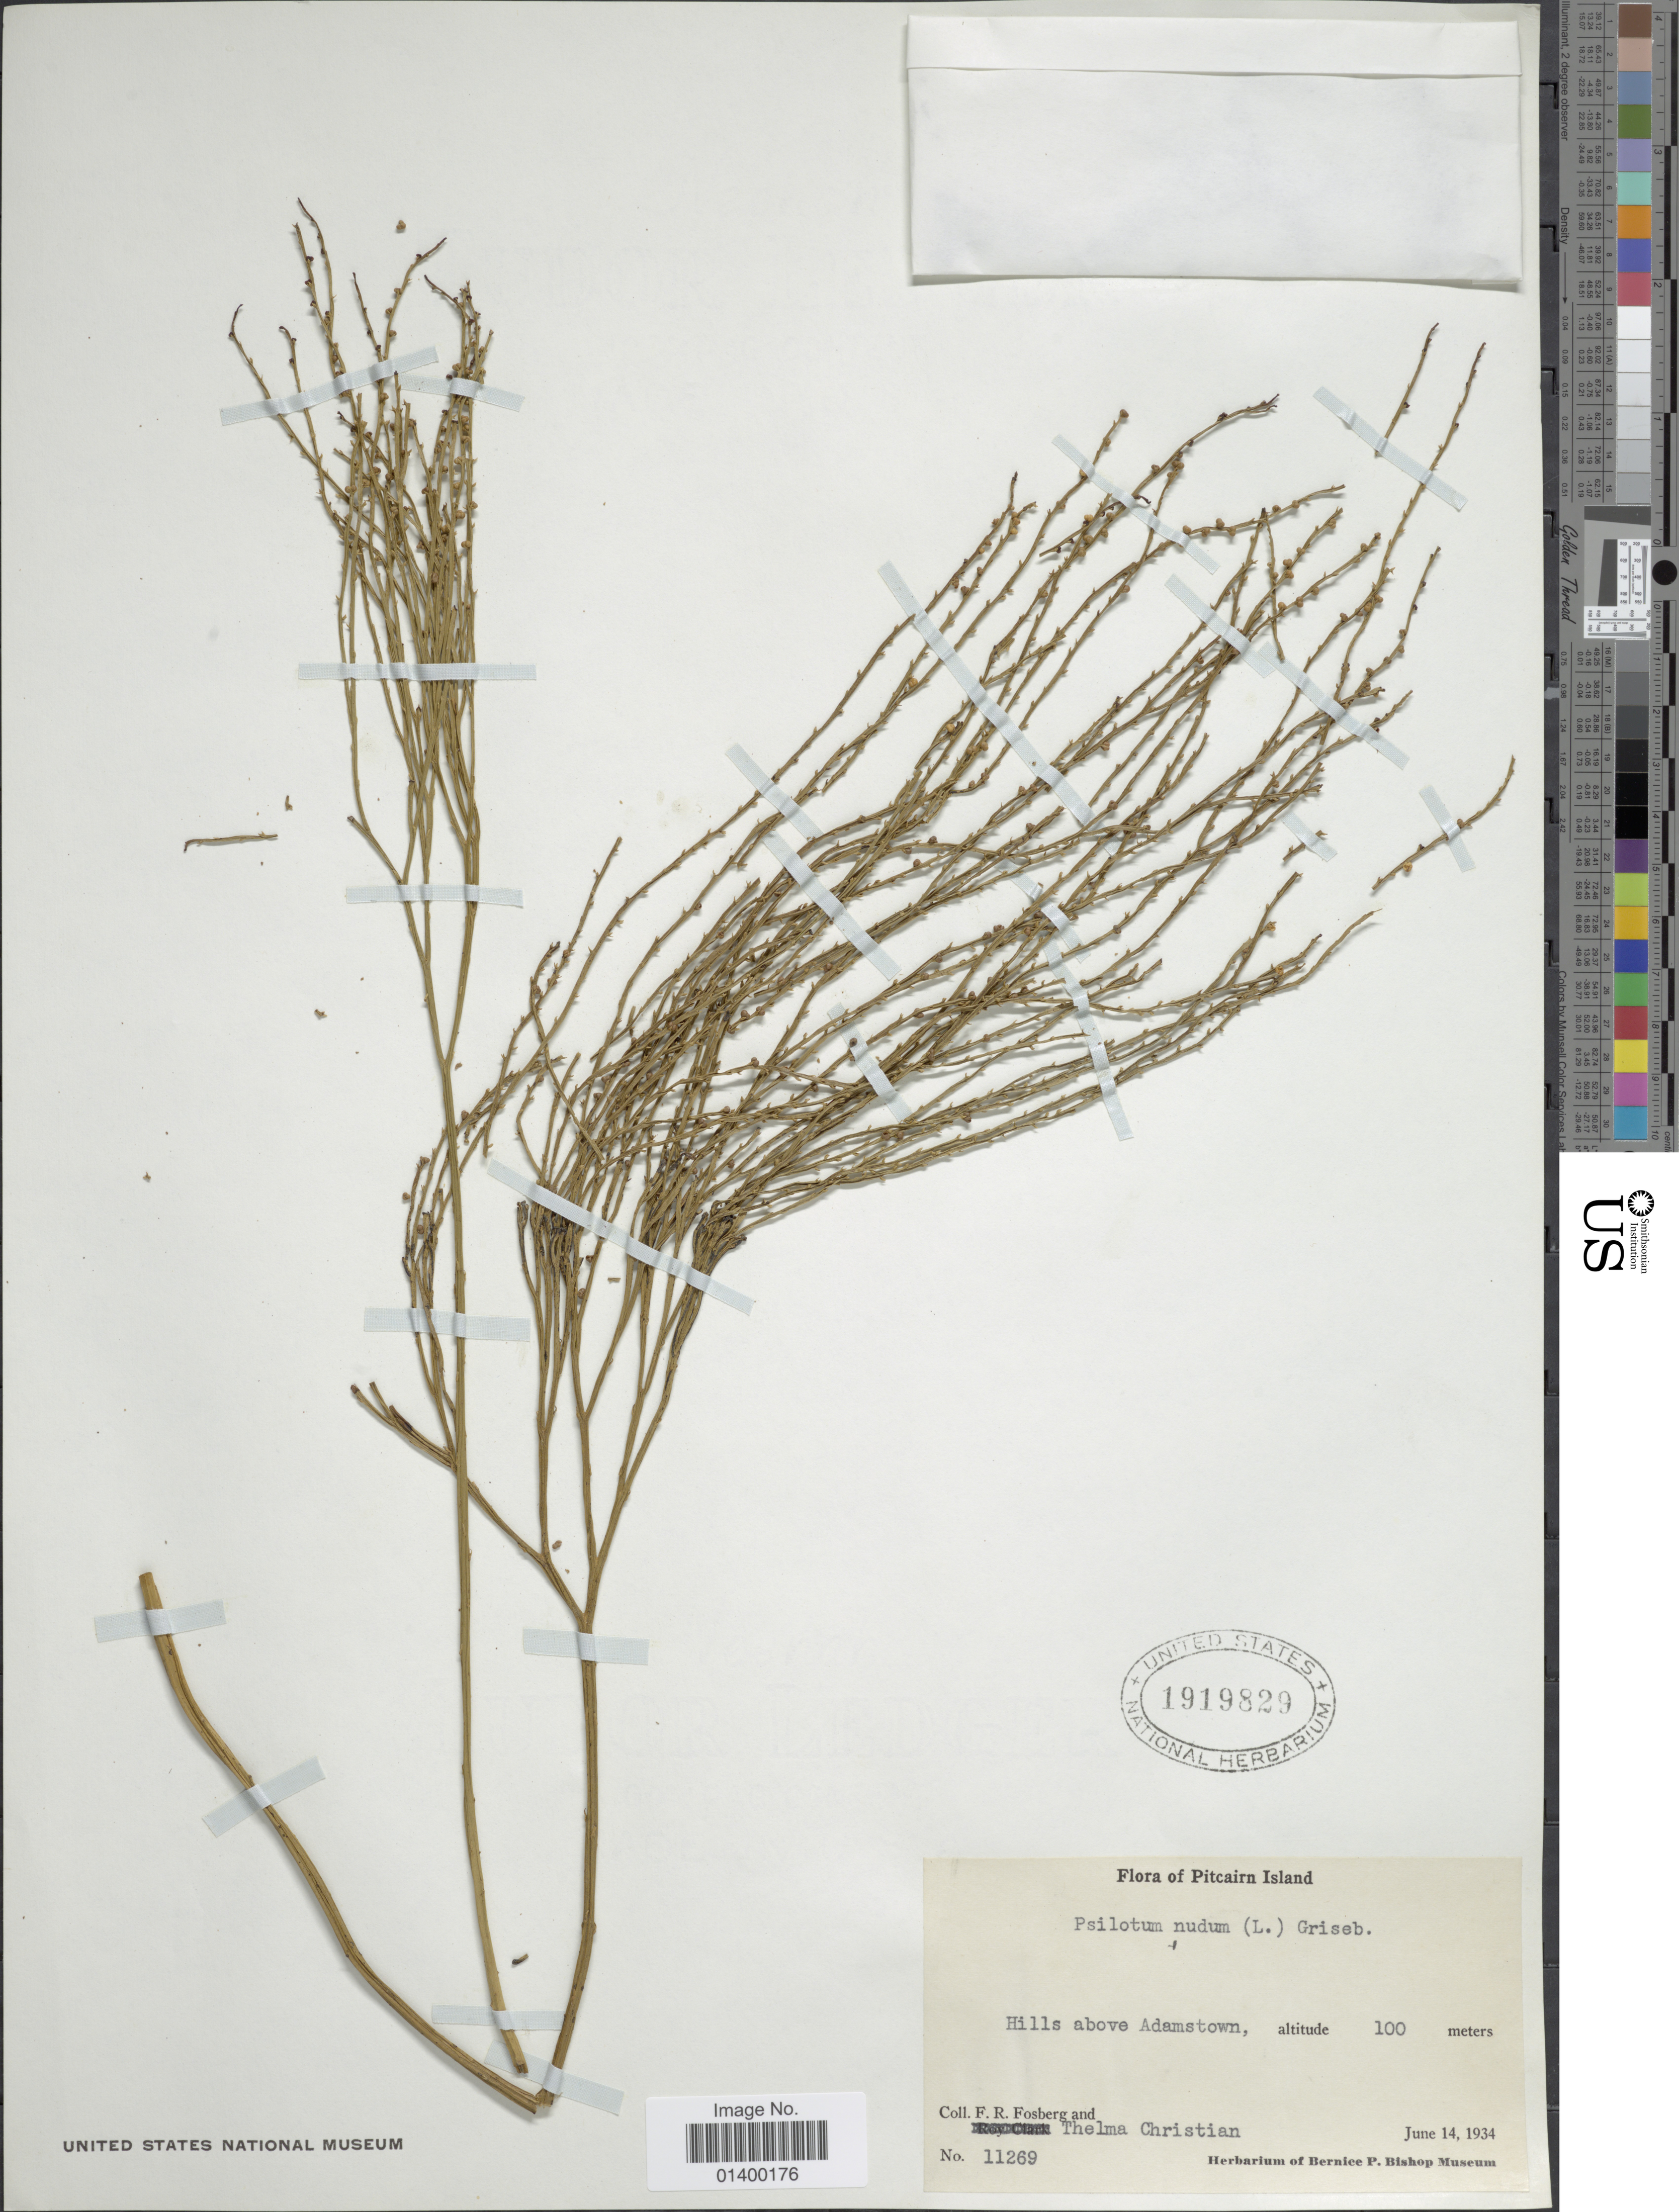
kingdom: Plantae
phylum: Tracheophyta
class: Polypodiopsida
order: Psilotales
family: Psilotaceae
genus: Psilotum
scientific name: Psilotum nudum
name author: (L.) P. Beauv.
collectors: F. R. Fosberg & T. Christian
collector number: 11269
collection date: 1934-06-14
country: Pitcairn Islands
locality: Hills above Adamstown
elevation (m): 100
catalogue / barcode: US 1919829